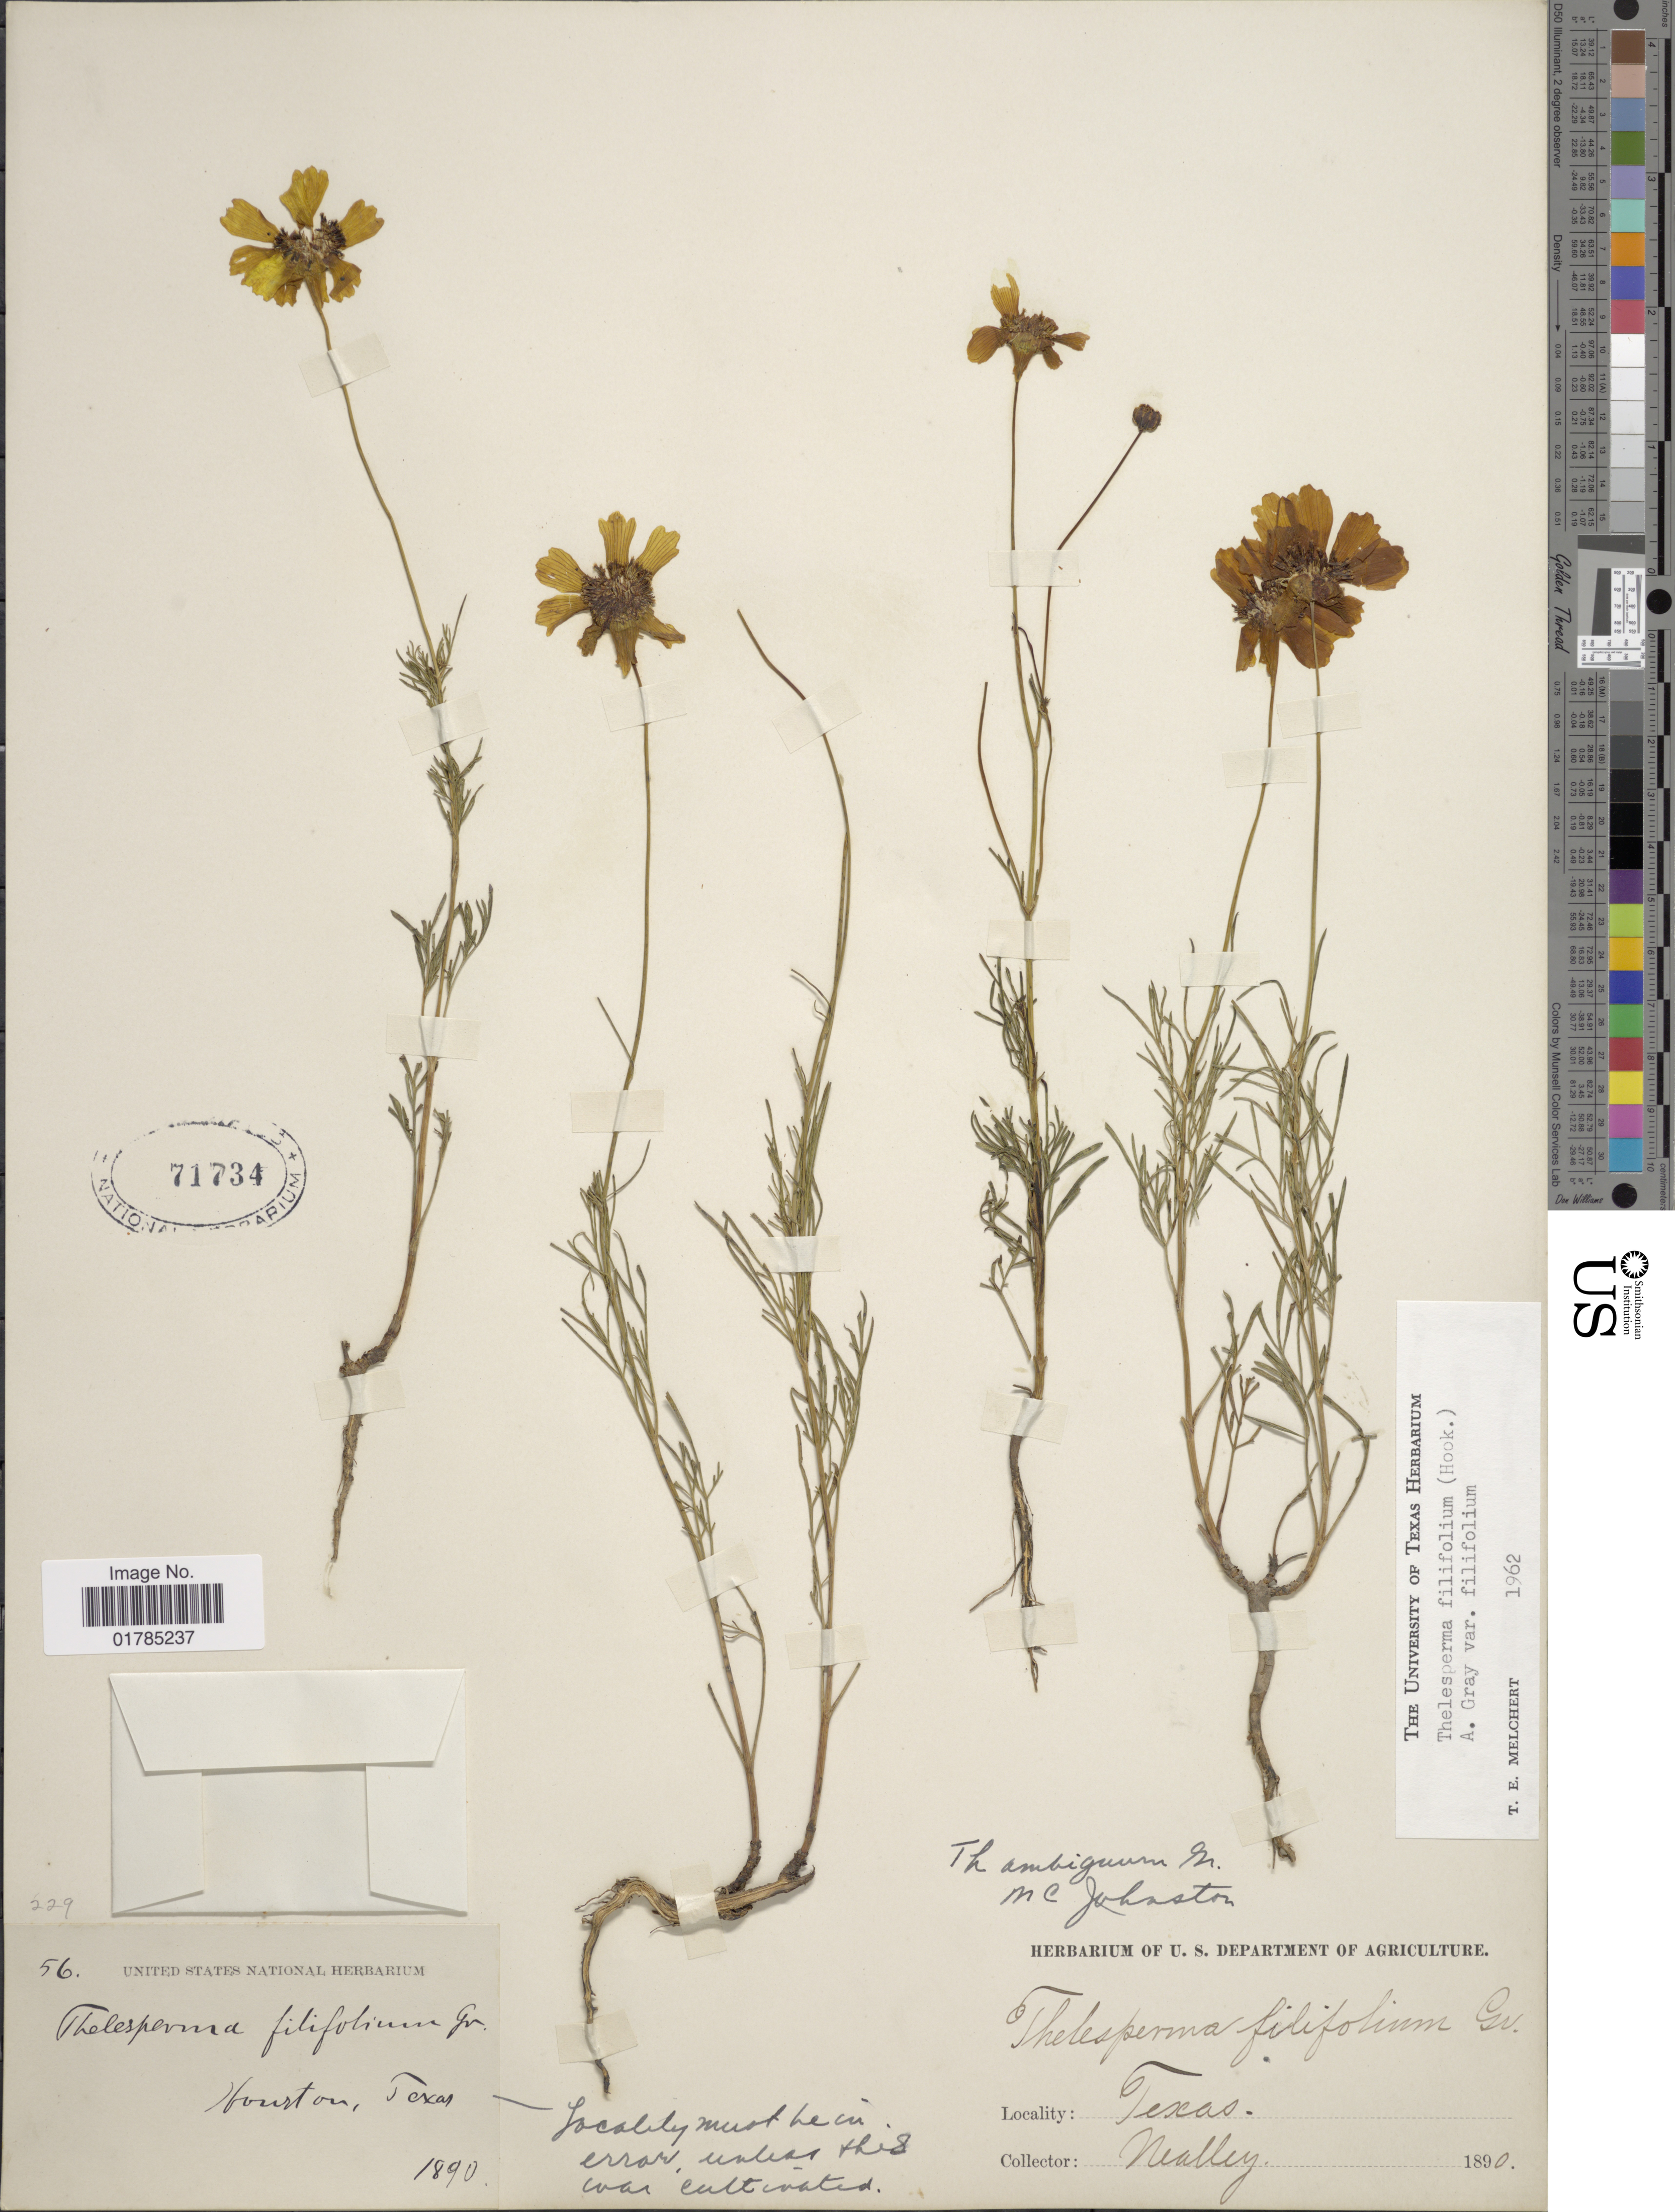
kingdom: Plantae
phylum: Tracheophyta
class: Magnoliopsida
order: Asterales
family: Asteraceae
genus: Thelesperma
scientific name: Thelesperma filifolium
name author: (Hook.) A. Gray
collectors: Nealley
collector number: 56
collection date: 1890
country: United States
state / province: Texas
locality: Houston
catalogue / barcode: US 71734